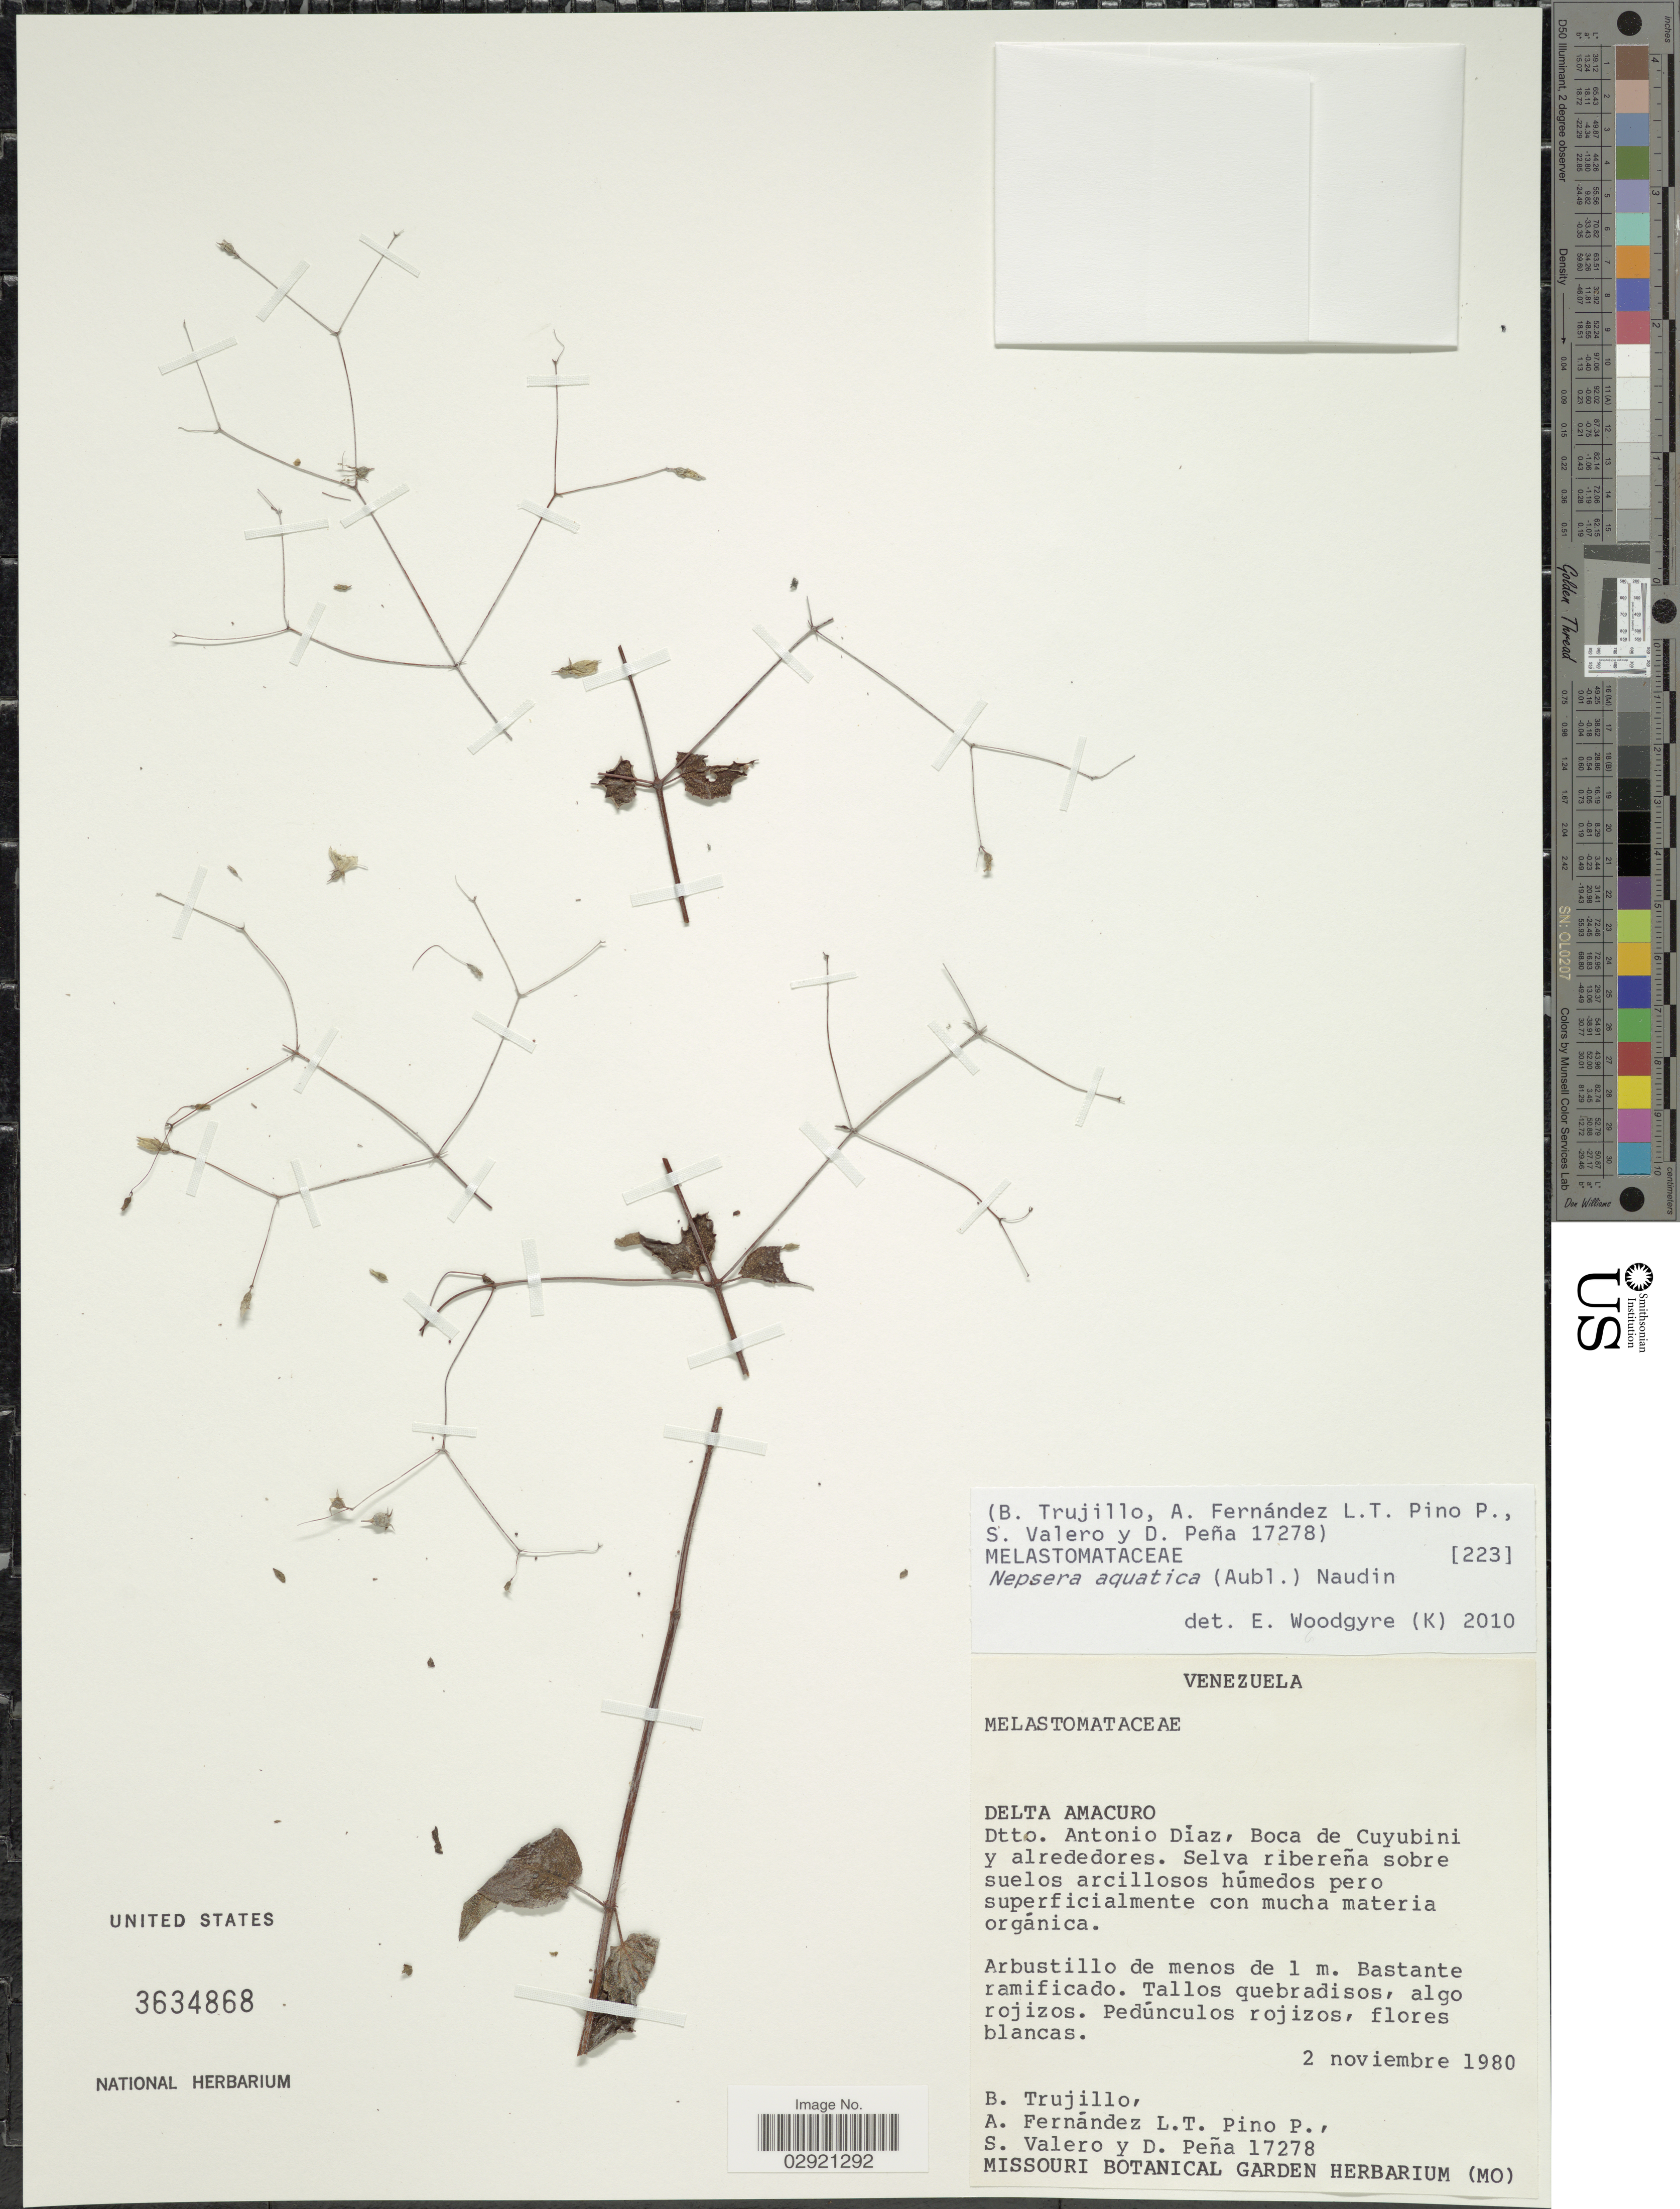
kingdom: Plantae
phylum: Tracheophyta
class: Magnoliopsida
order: Myrtales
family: Melastomataceae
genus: Nepsera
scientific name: Nepsera aquatica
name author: (Aubl.) Naudin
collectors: B. Trujillo, A. Fernández, L. Puno P., S. Valero & et al.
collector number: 17278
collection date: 1980-11-02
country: Venezuela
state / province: Delta Amacuro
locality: Dtto. Antonio Diaz, Boca de Cuyubini y alrededores.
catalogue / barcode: US 3634868